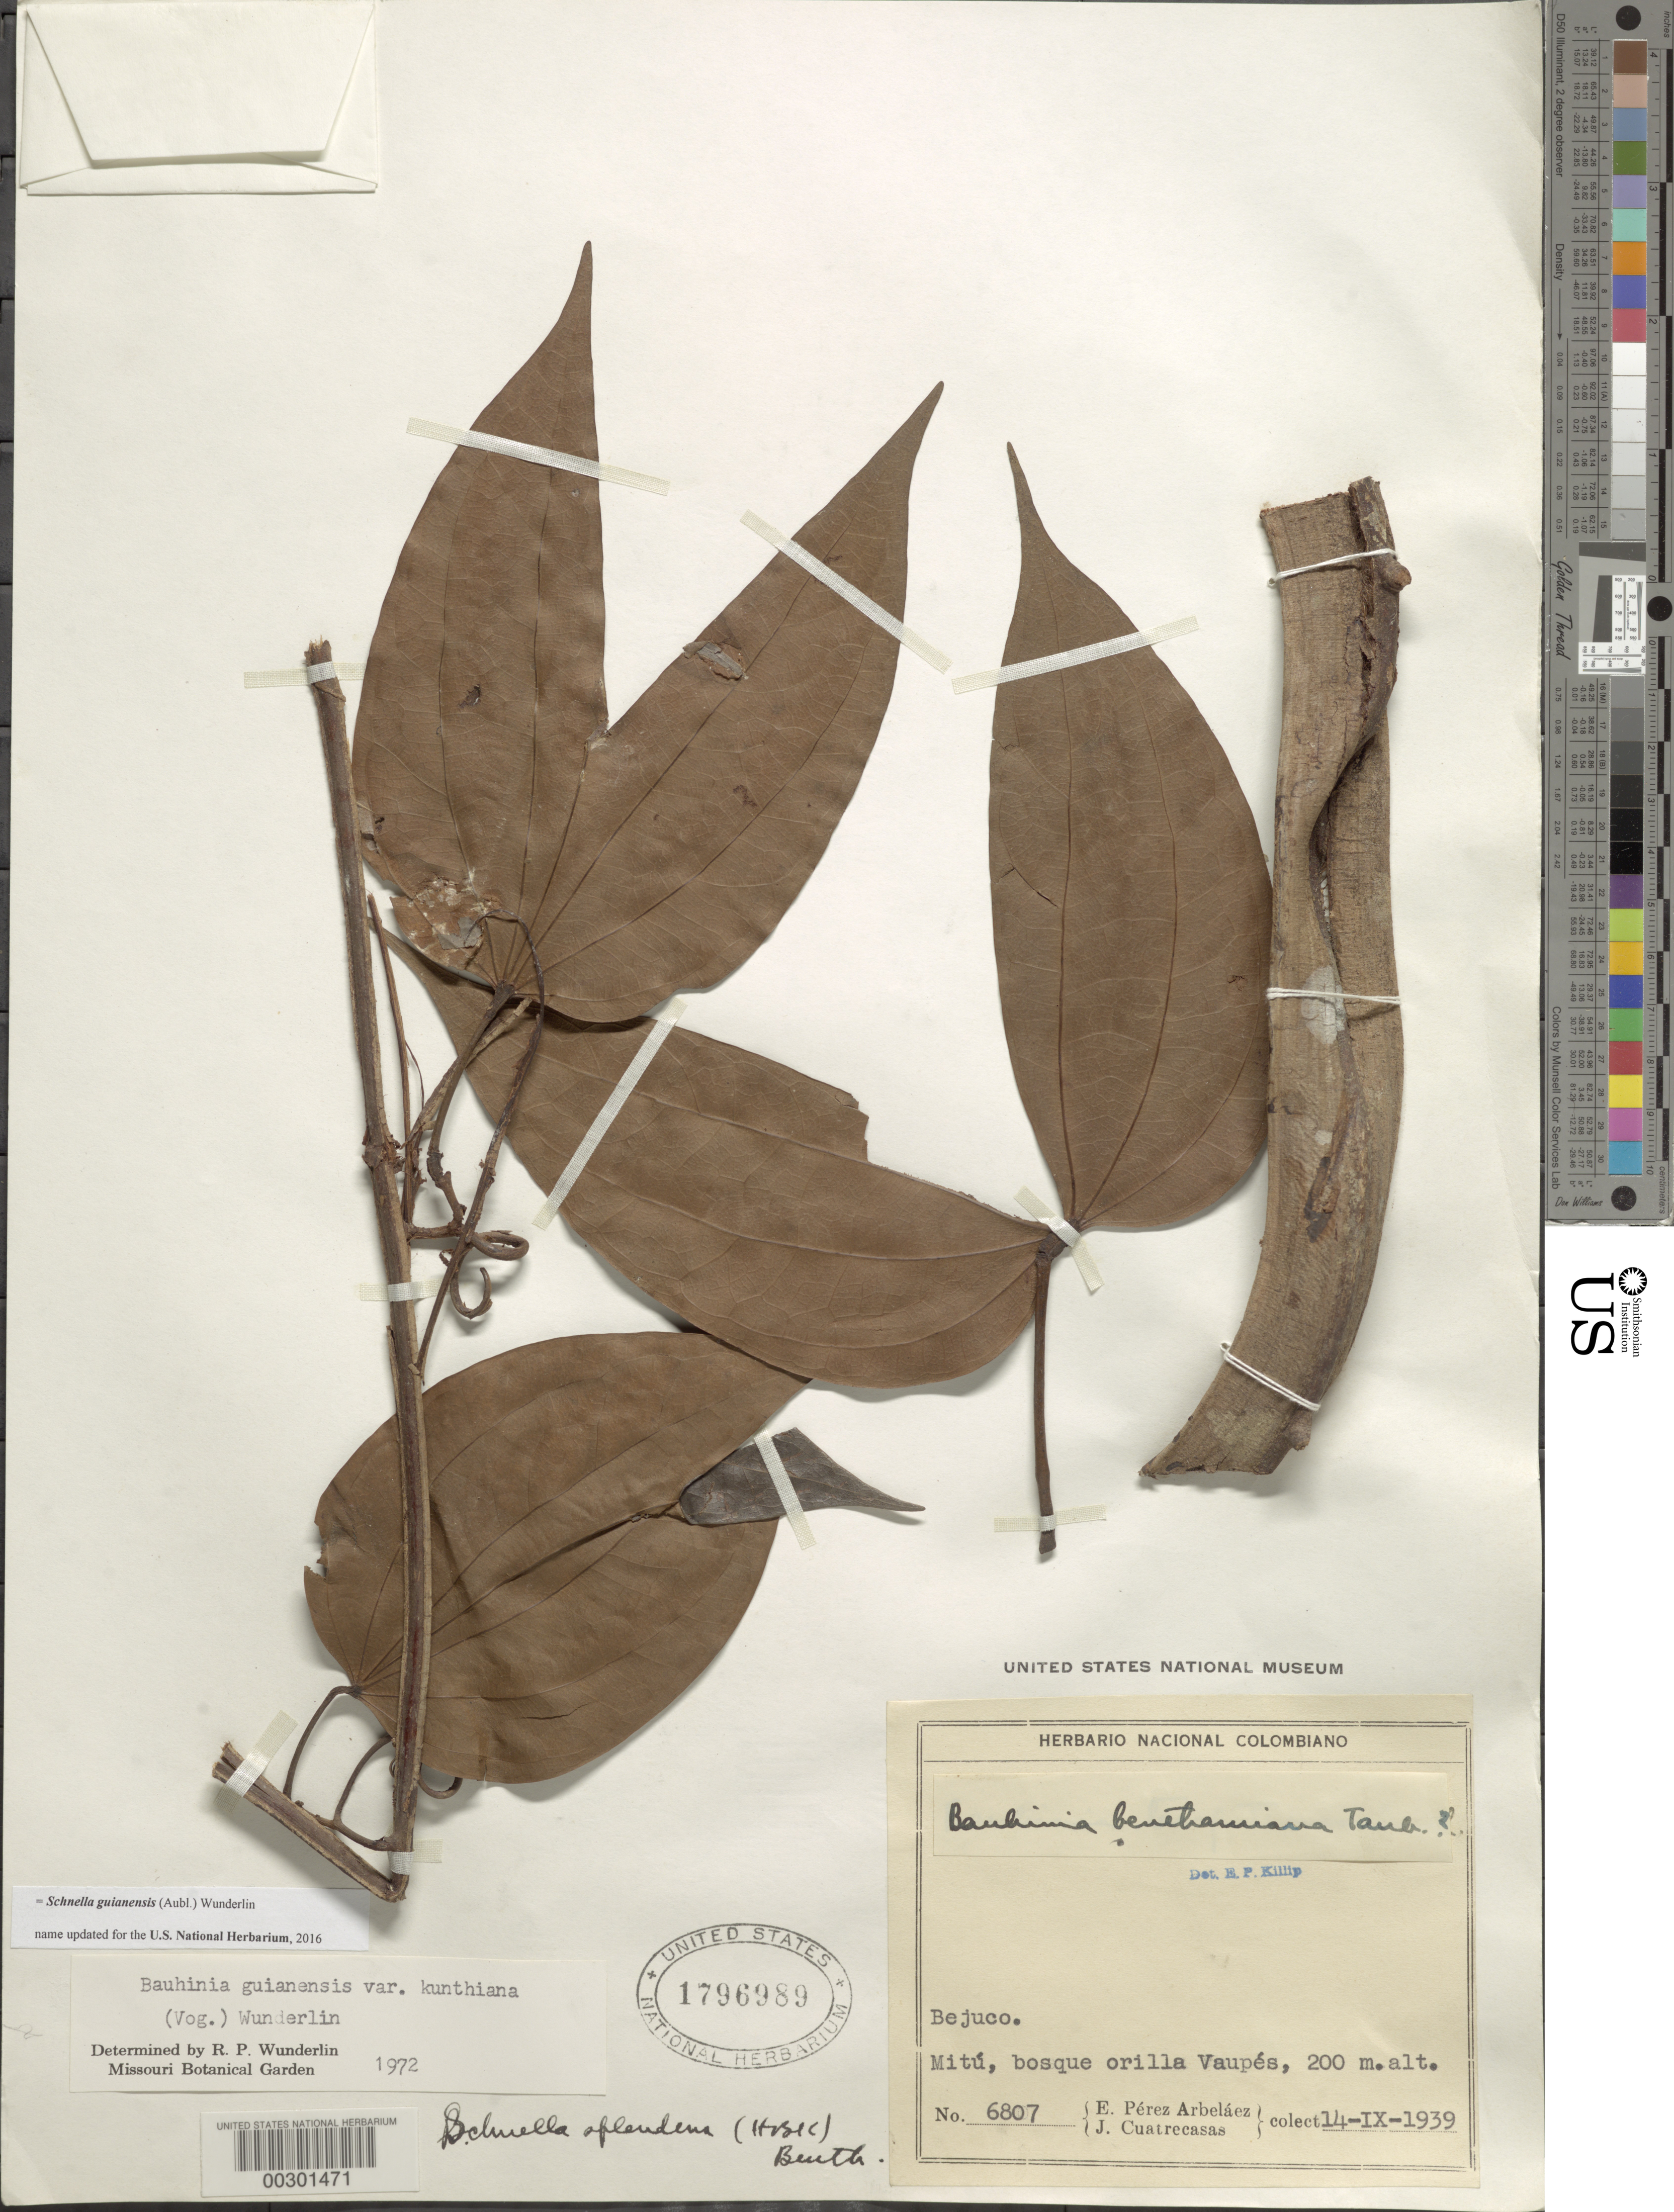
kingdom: Plantae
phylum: Tracheophyta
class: Magnoliopsida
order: Fabales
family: Fabaceae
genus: Schnella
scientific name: Schnella guianensis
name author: (Aubl.) Wunderlin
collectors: E. Pérez Arbeláez & J. Cuatrecasas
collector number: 6807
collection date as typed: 14 Sep 1939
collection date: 1939-09-14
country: Colombia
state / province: Vaupés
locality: Mitu, mouth of Vaupes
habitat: Forest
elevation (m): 200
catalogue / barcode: US 1796989